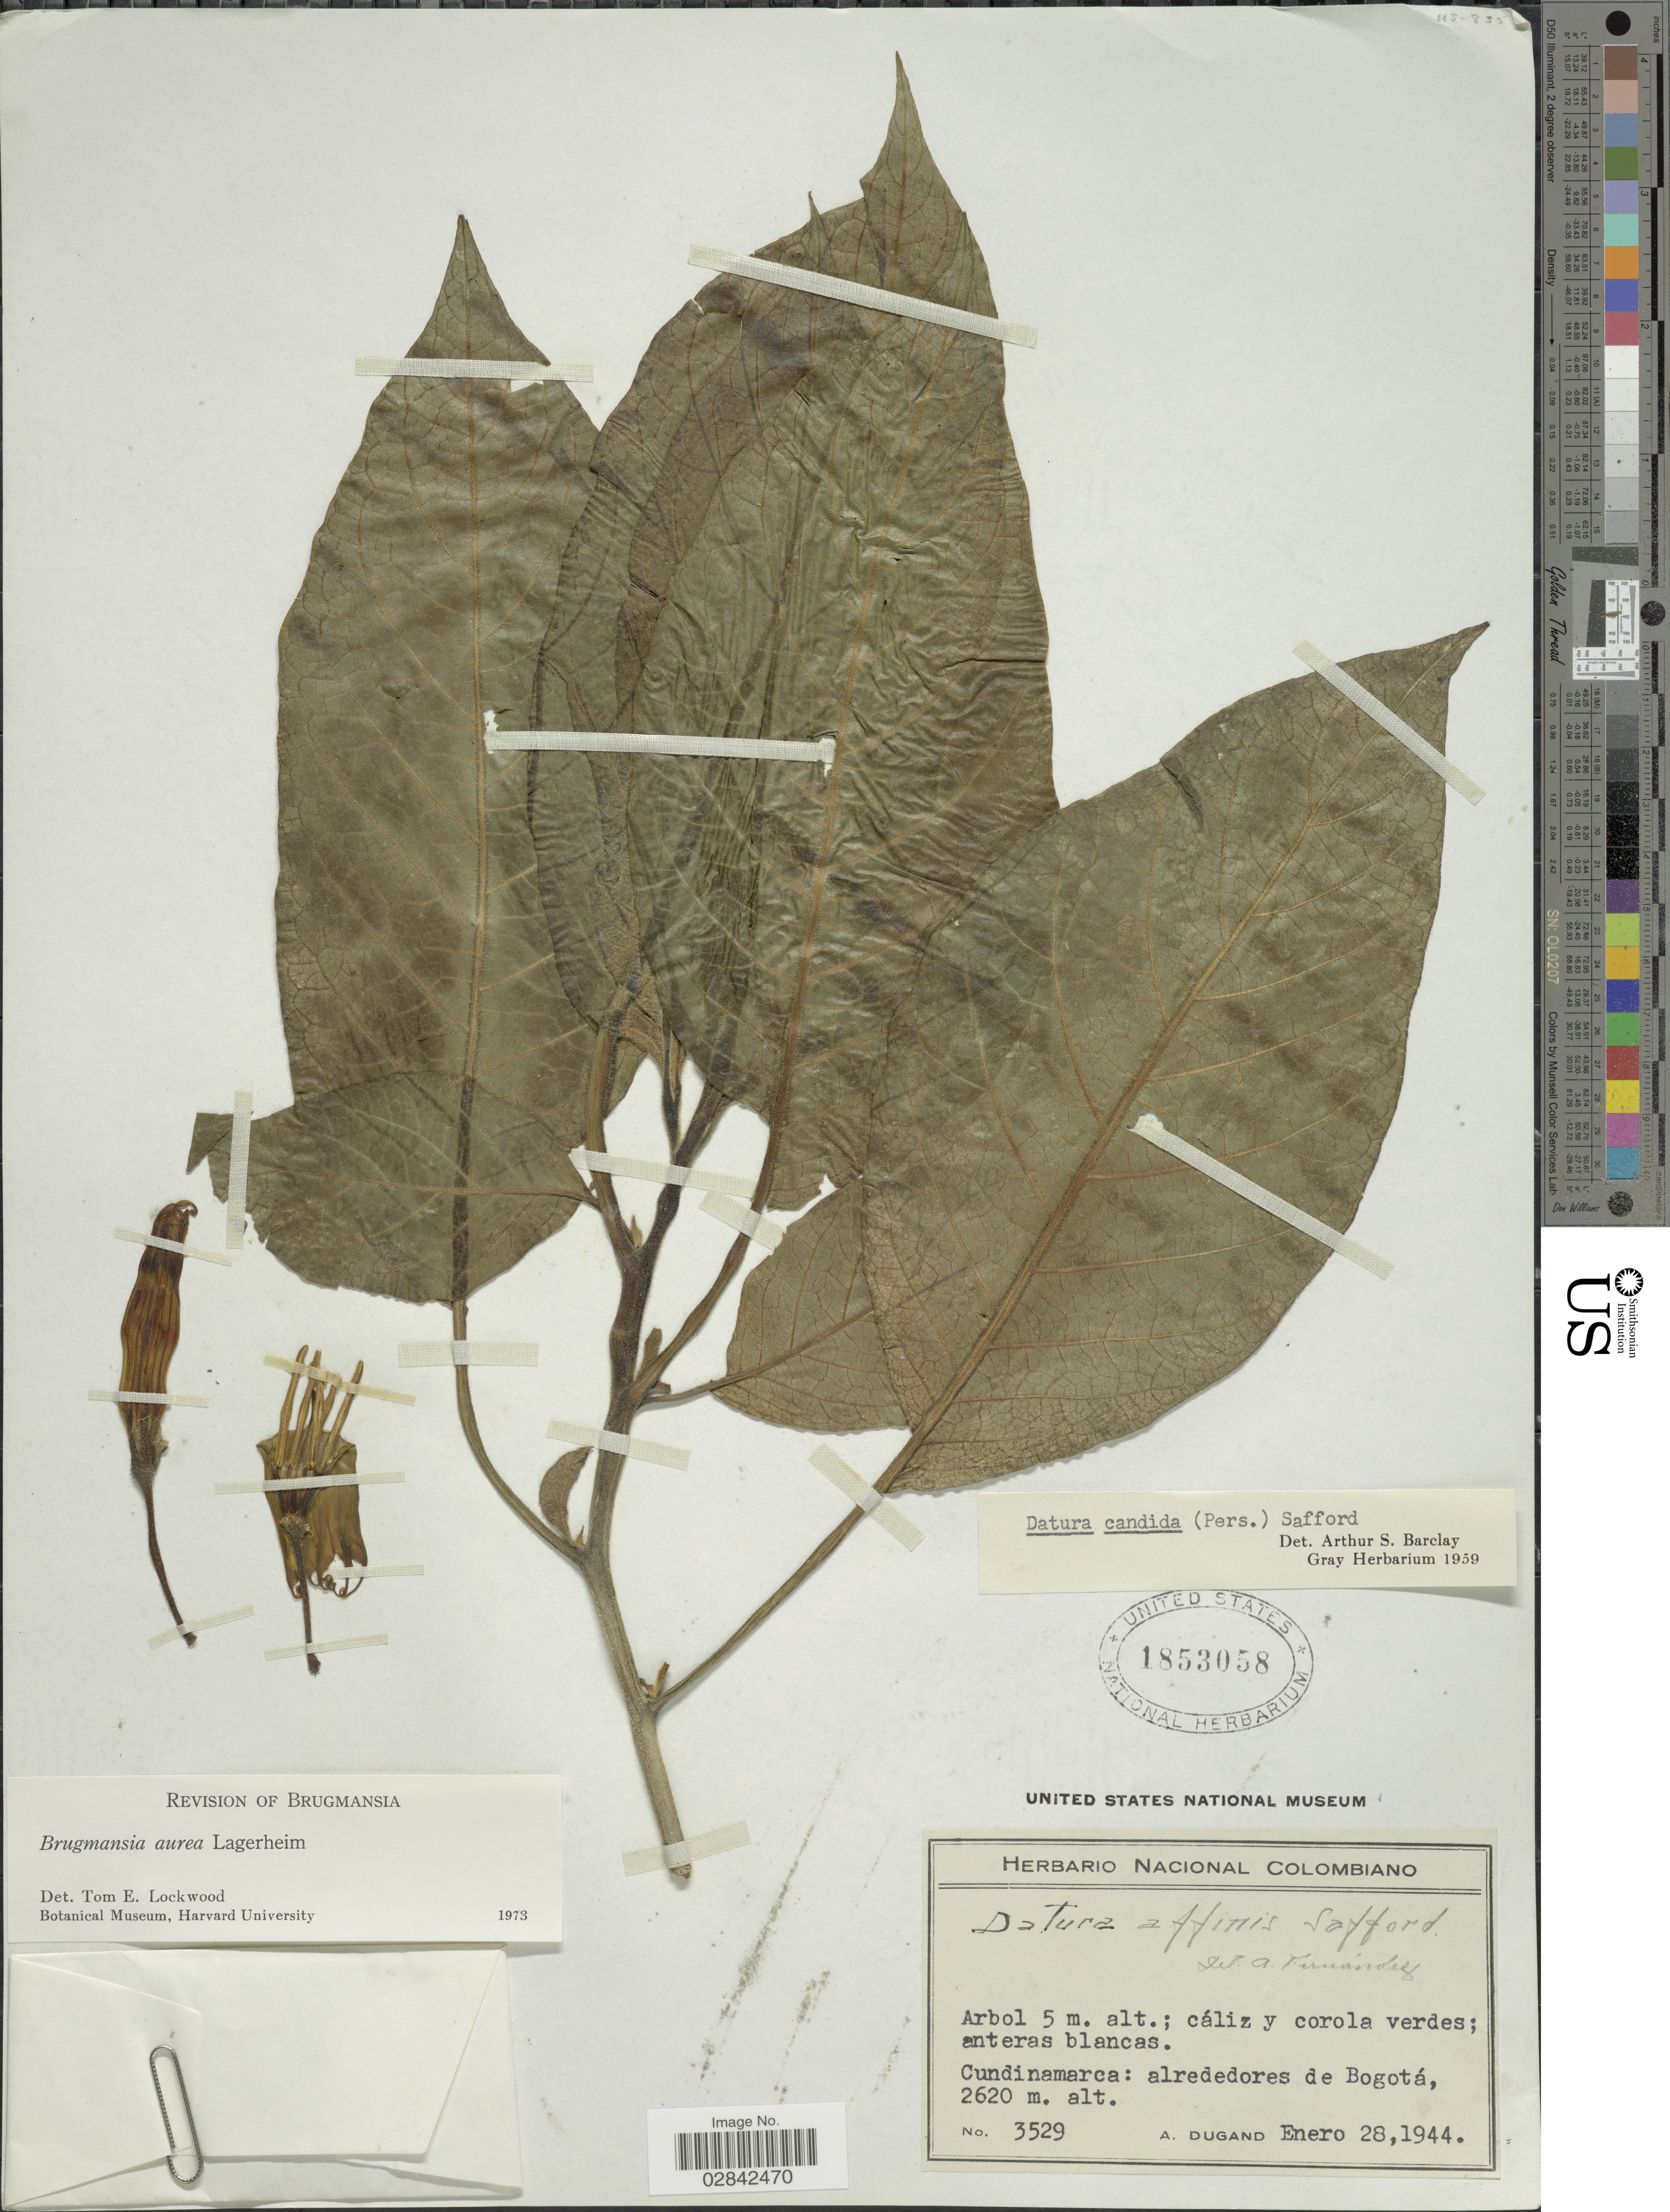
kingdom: Plantae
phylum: Tracheophyta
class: Magnoliopsida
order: Solanales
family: Solanaceae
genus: Brugmansia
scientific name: Brugmansia aurea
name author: Lagerh.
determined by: Lockwood, T. E.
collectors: A. Dugand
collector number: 3529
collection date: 1944-01-28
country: Colombia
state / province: Cundinamarca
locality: Alrededores de Bogotá.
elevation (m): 2620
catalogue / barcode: US 1853058